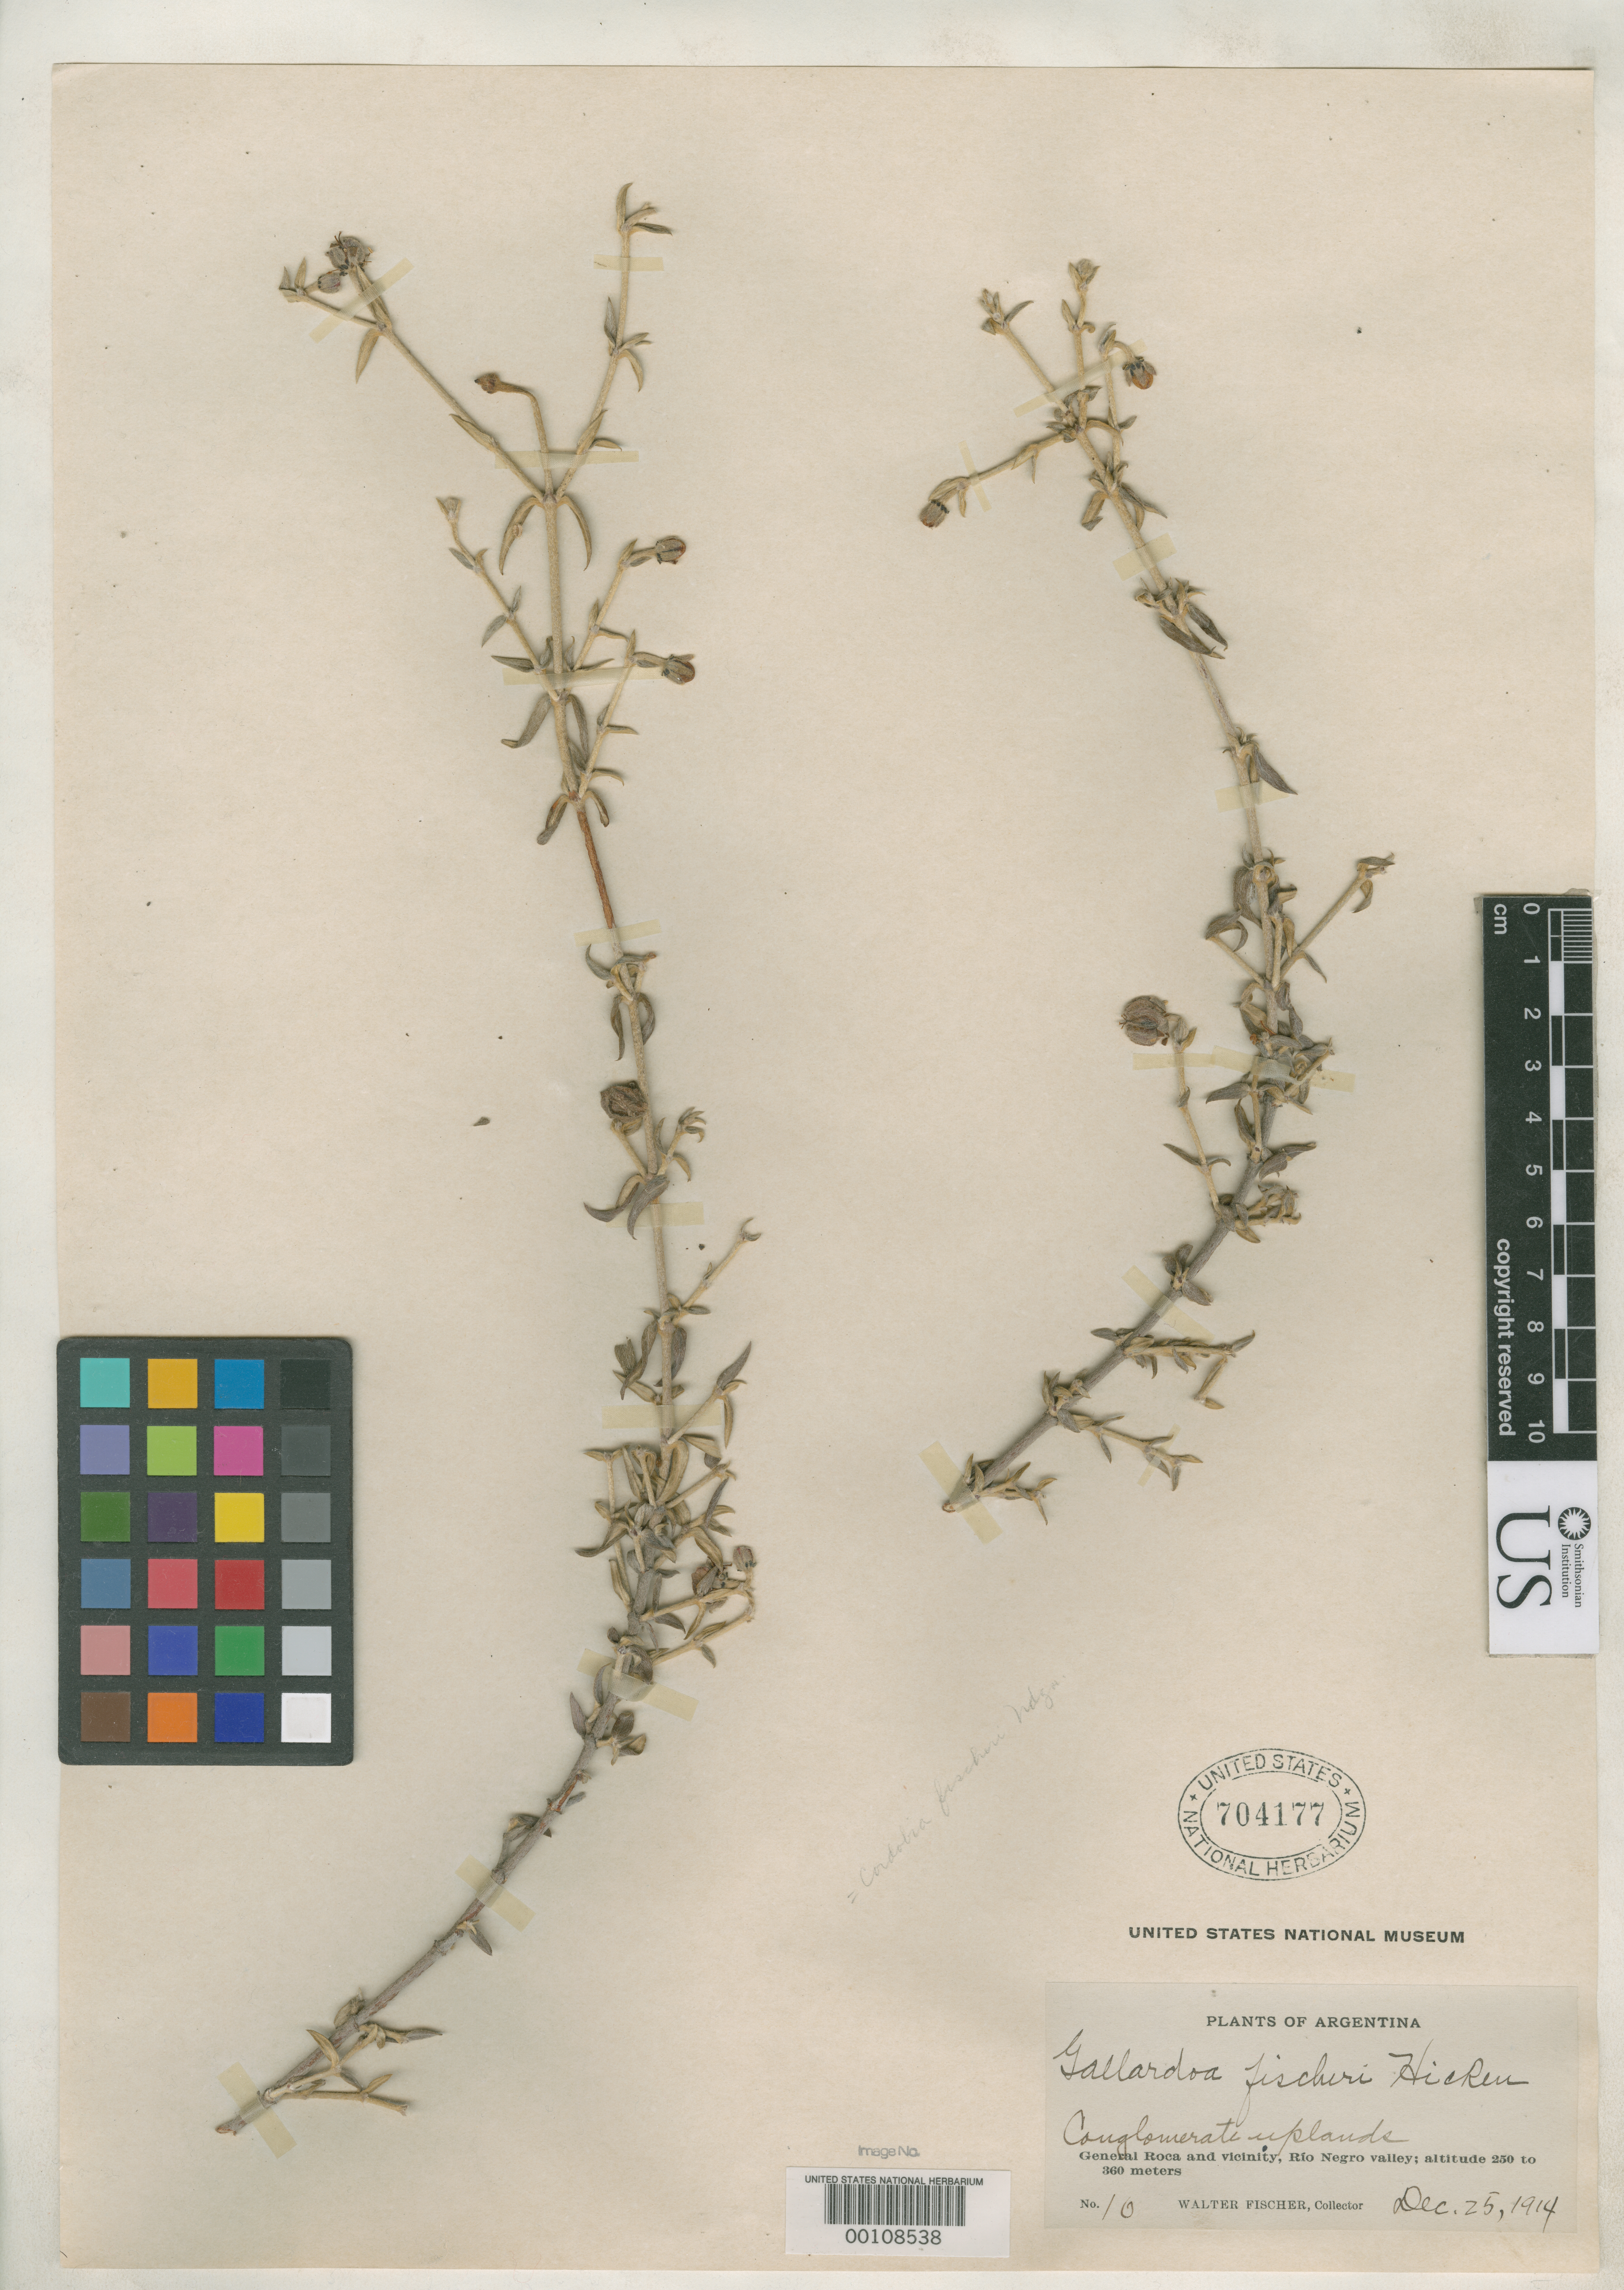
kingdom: Plantae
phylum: Tracheophyta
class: Magnoliopsida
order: Malpighiales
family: Malpighiaceae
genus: Gallardoa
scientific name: Gallardoa fischeri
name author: Hicken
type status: Type Collection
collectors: W. Fischer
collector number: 10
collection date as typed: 12 Nov 1914 to 29 Dec 1914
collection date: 1914-11-12/1914-12-29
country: Argentina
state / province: Río Negro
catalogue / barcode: US 704177